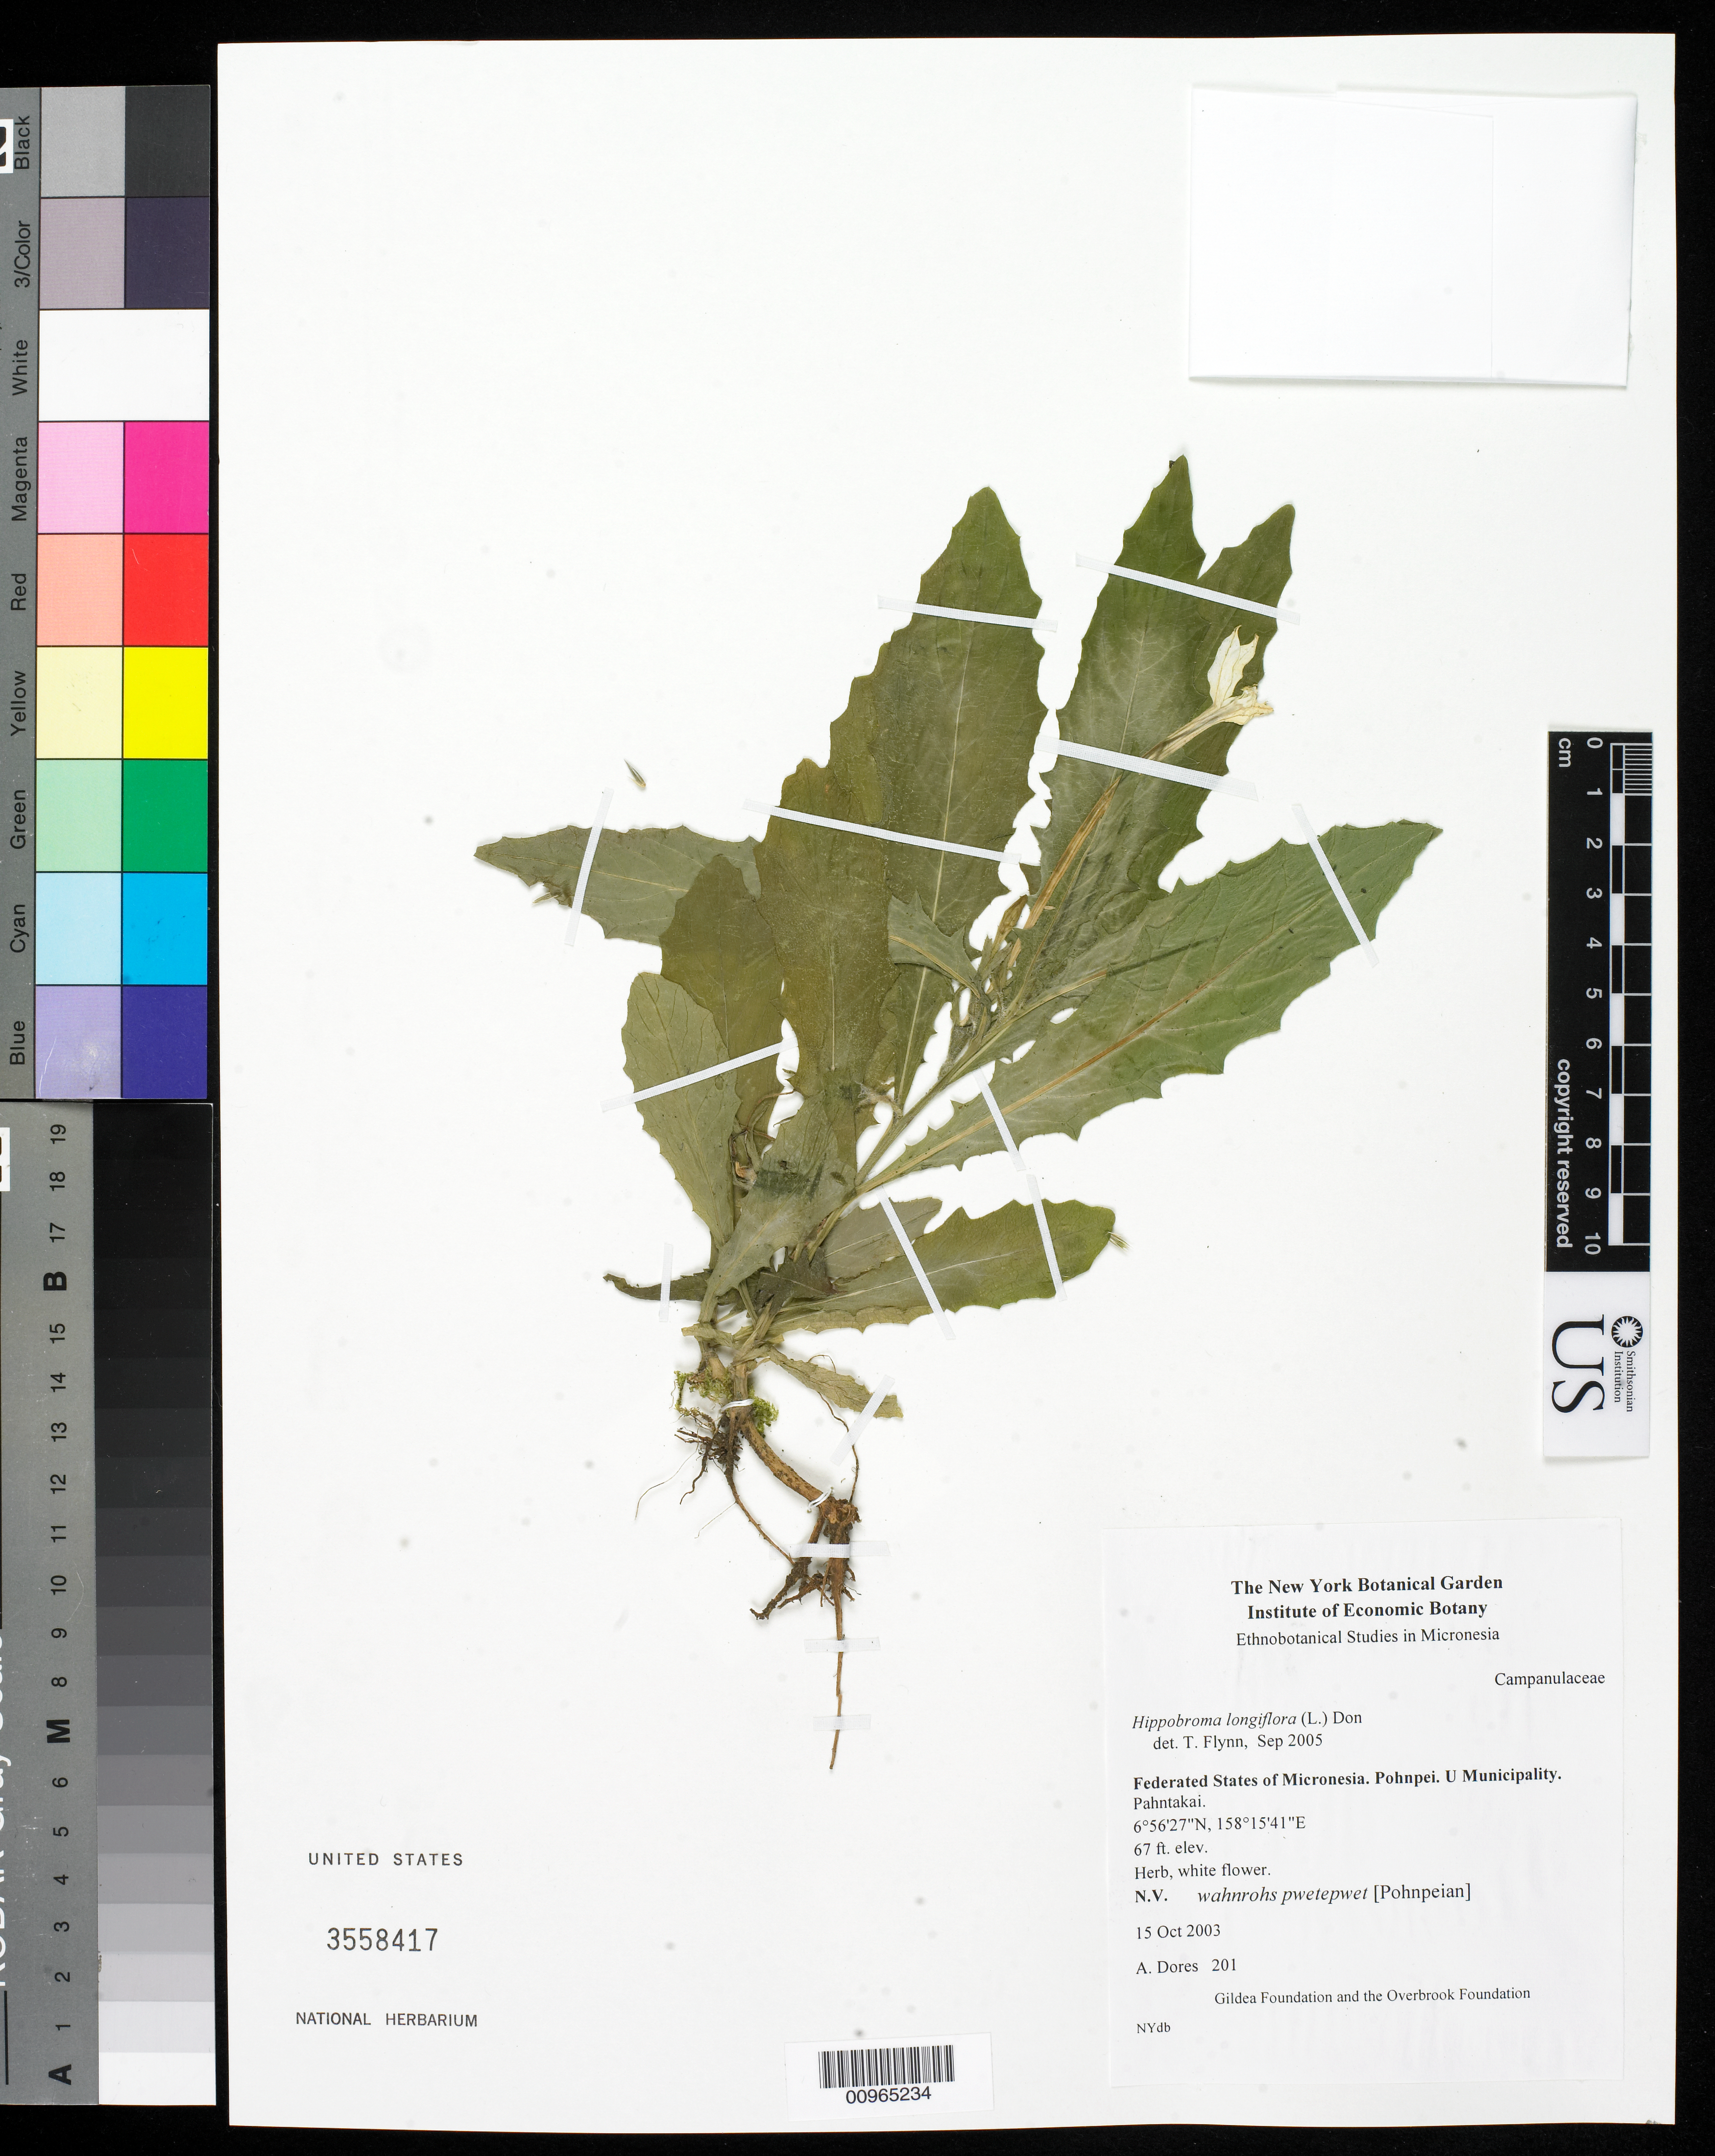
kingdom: Plantae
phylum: Tracheophyta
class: Magnoliopsida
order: Asterales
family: Campanulaceae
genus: Hippobroma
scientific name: Hippobroma longiflora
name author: (L.) G. Don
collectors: A. Dores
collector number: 201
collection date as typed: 15 Oct 2003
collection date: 2003-10-15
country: Micronesia, Federated States of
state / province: Pohnpei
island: Pohnpei [Ponape]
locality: Pahntakai, U Muncipality, Pohnpei, Micronesia.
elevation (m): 20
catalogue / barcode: US 3558417